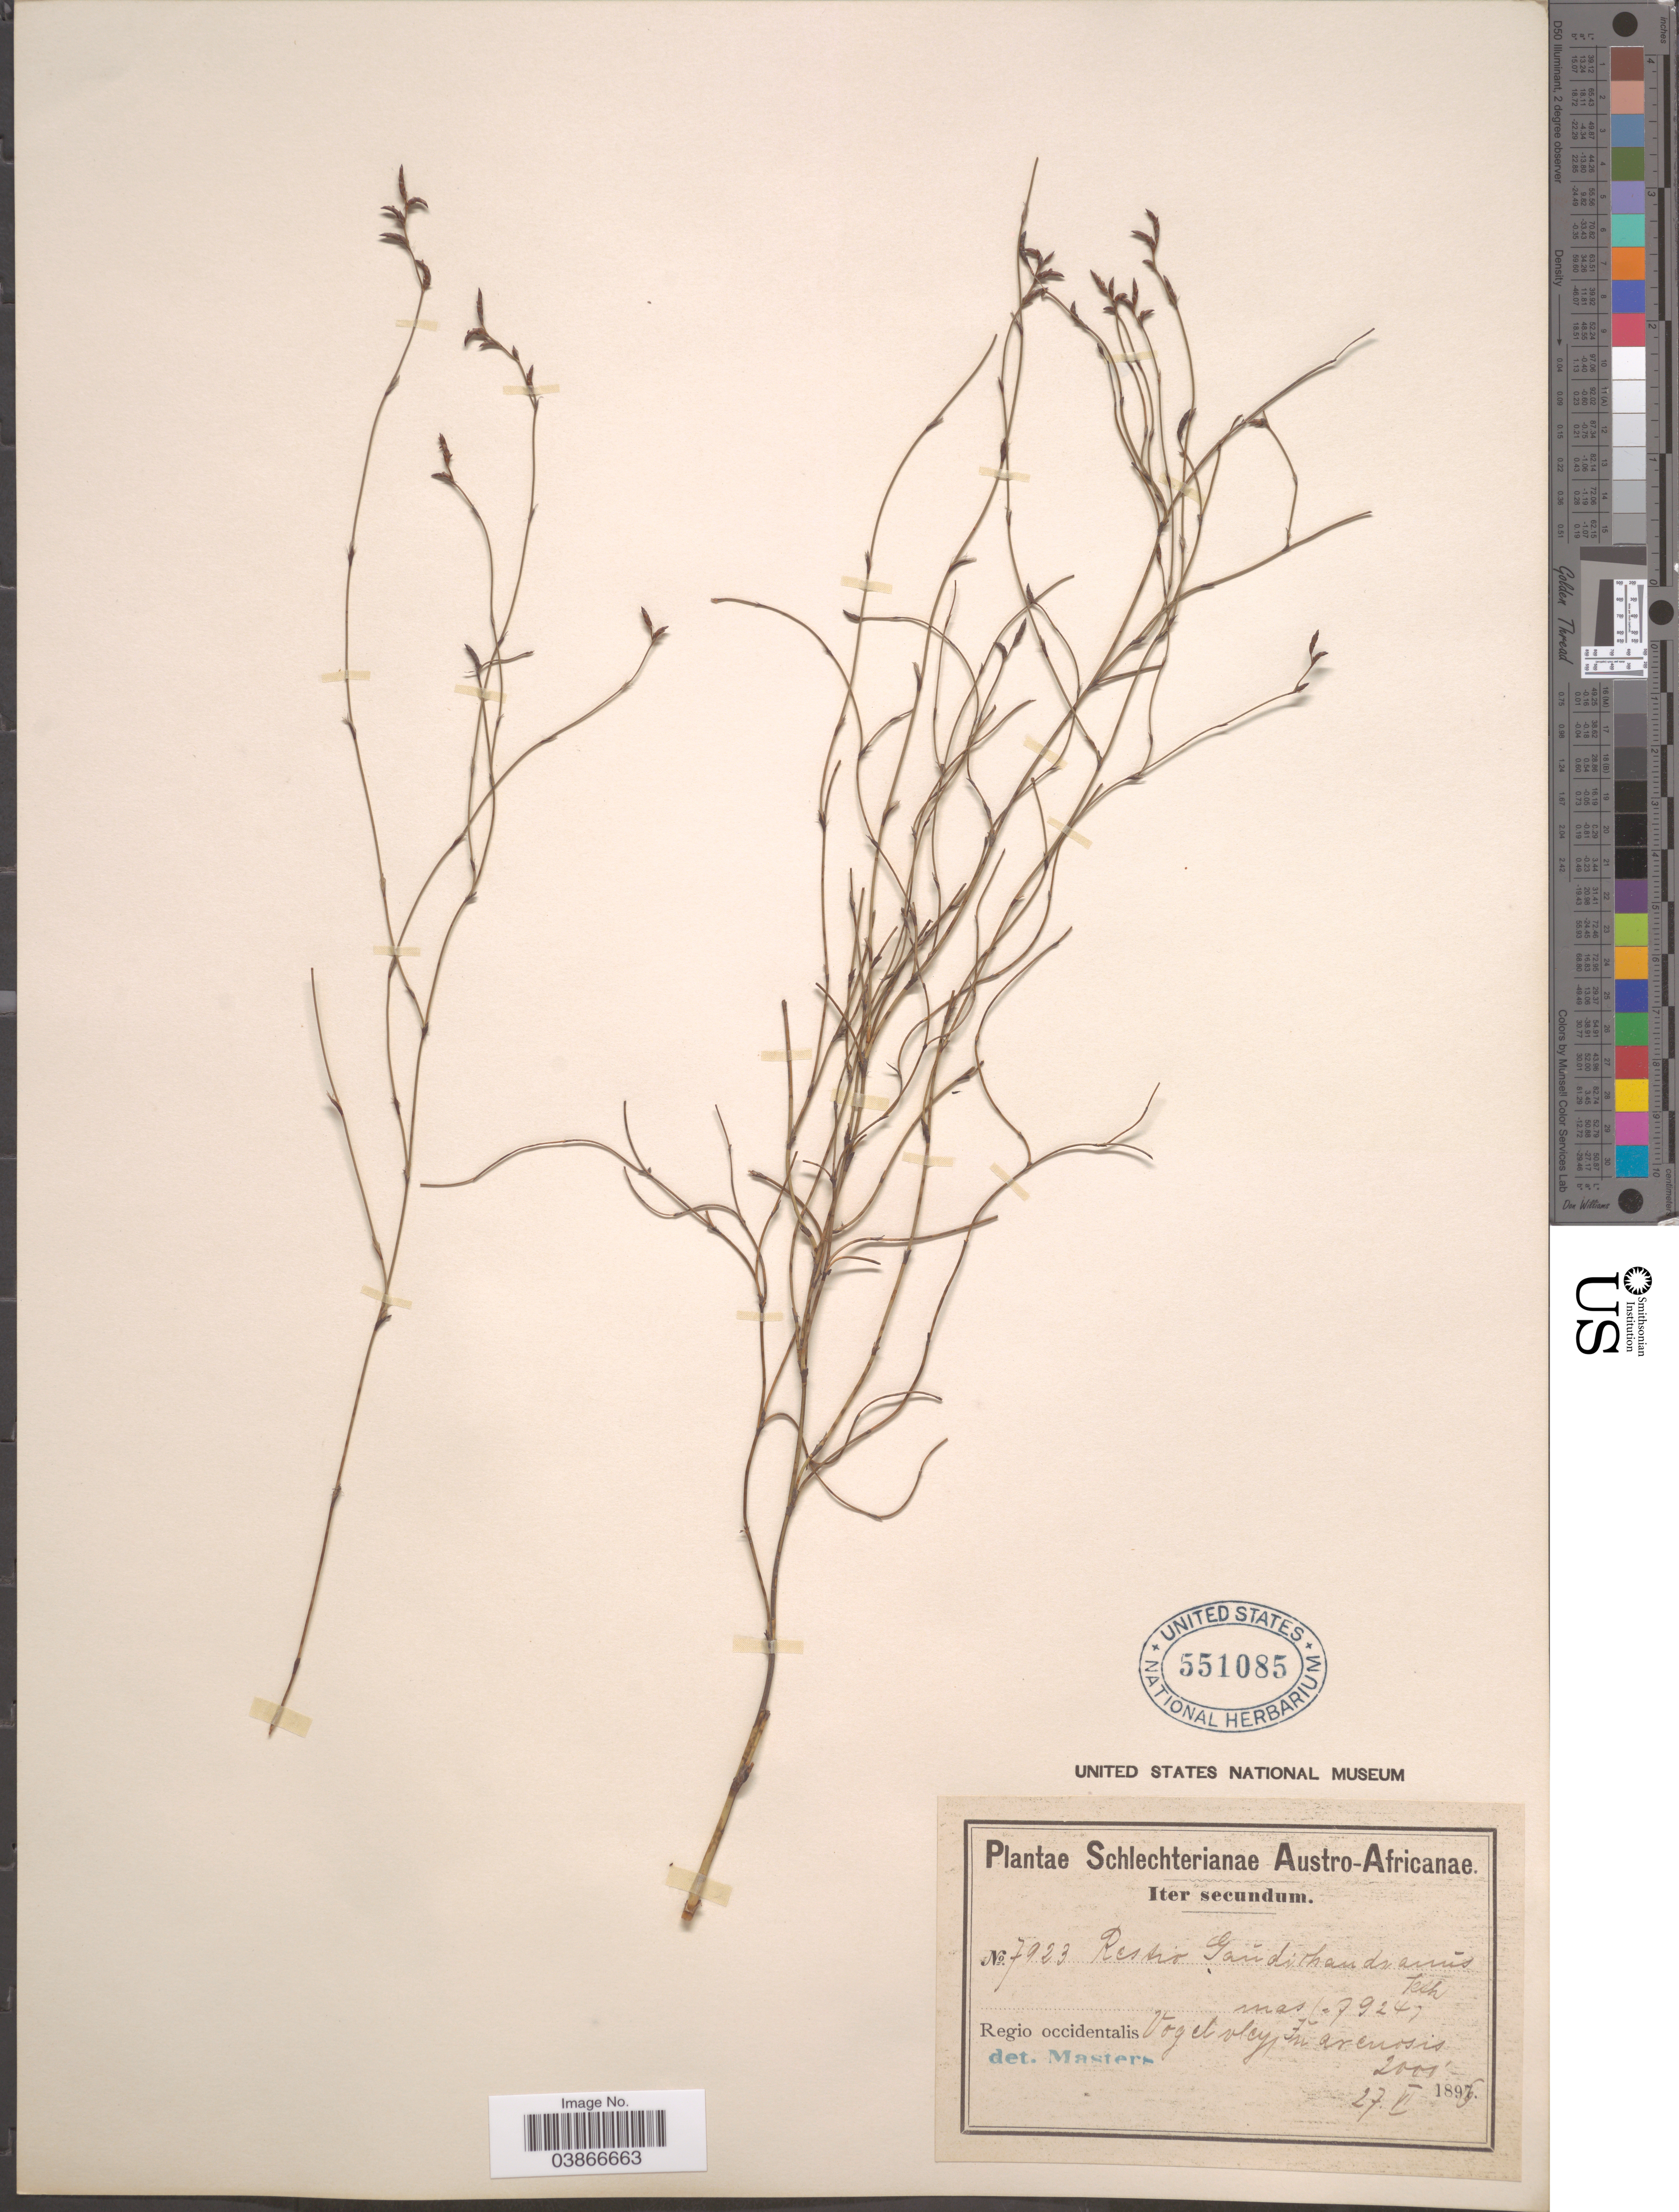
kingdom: Plantae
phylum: Tracheophyta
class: Liliopsida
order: Poales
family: Restionaceae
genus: Restio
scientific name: Restio gaudichaudianus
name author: Kunth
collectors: Schlechter, --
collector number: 7923*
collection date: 1896-06-27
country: South Africa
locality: Austro-Africanæ. Regio occidentalis Vogel vley, In arenosis.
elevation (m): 610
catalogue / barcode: US 551085